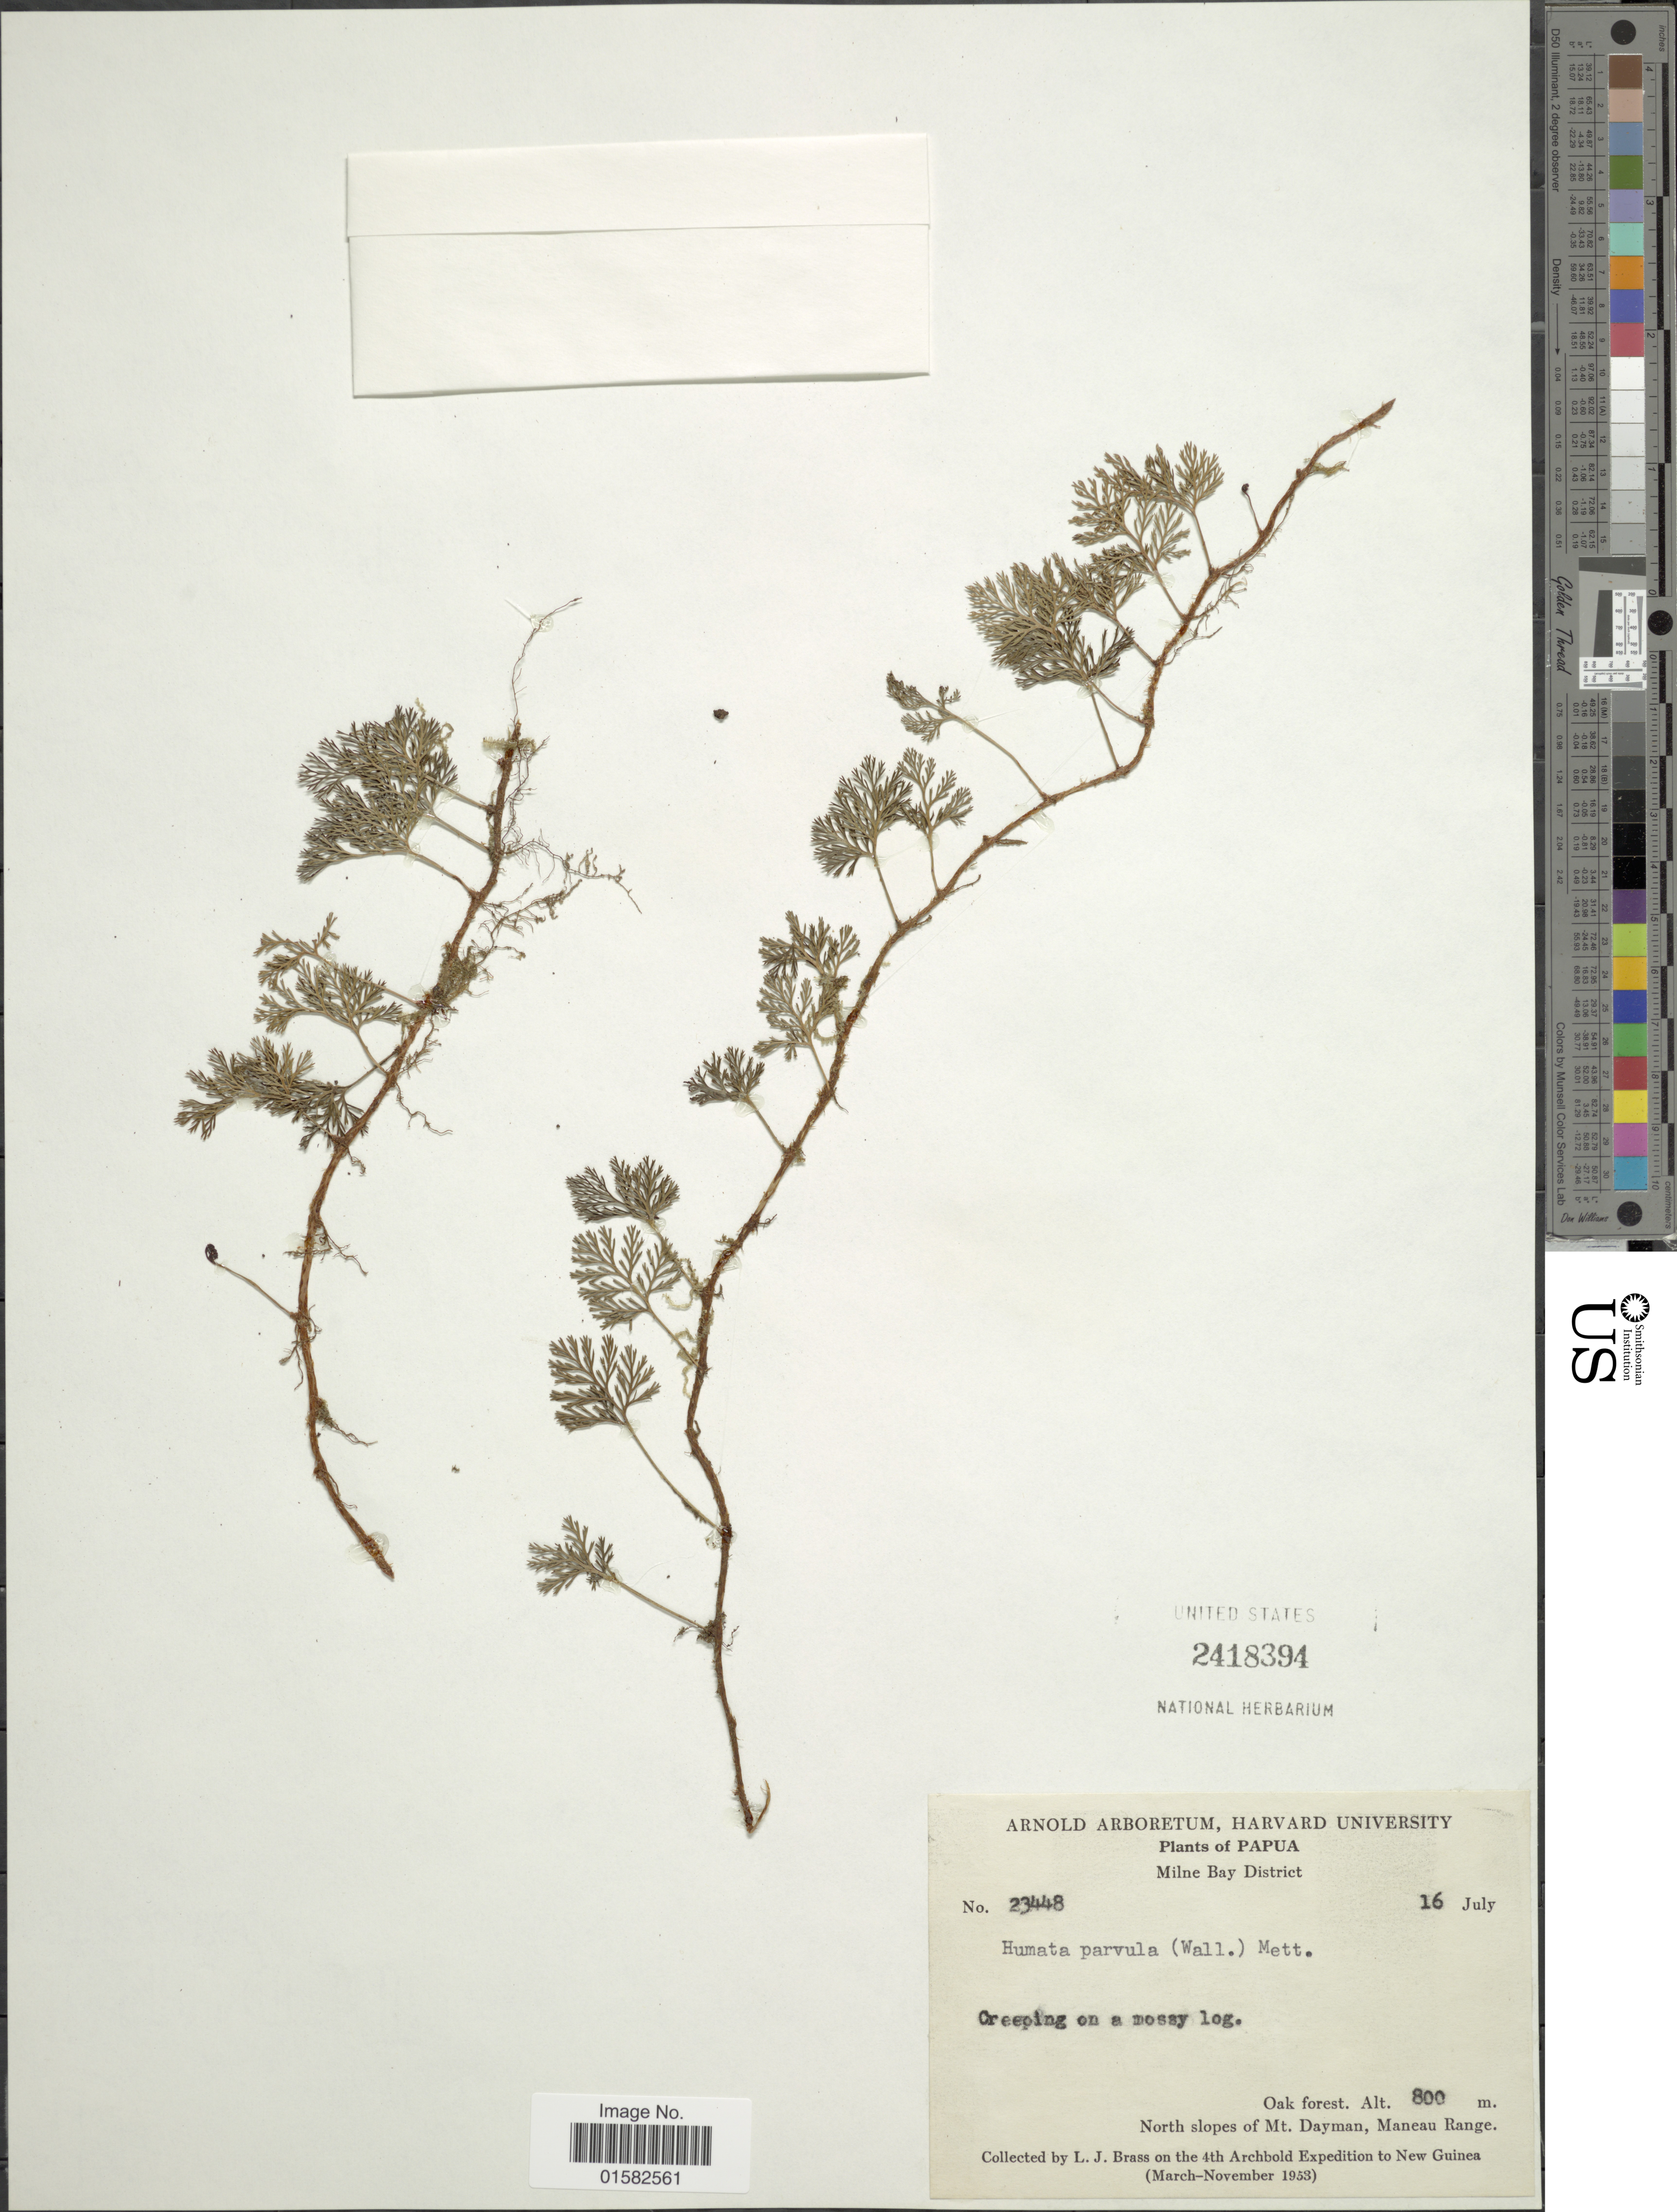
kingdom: Plantae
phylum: Tracheophyta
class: Polypodiopsida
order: Polypodiales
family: Davalliaceae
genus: Humata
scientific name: Humata parvula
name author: (Wall. ex Hook. & Grev.) Mett.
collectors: L. J. Brass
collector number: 23448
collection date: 1953-07-16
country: Papua New Guinea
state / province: Milne Bay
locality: Milne Bay District, north slopes of Mt. Dayman, Maneau Range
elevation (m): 800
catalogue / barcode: US 2418394